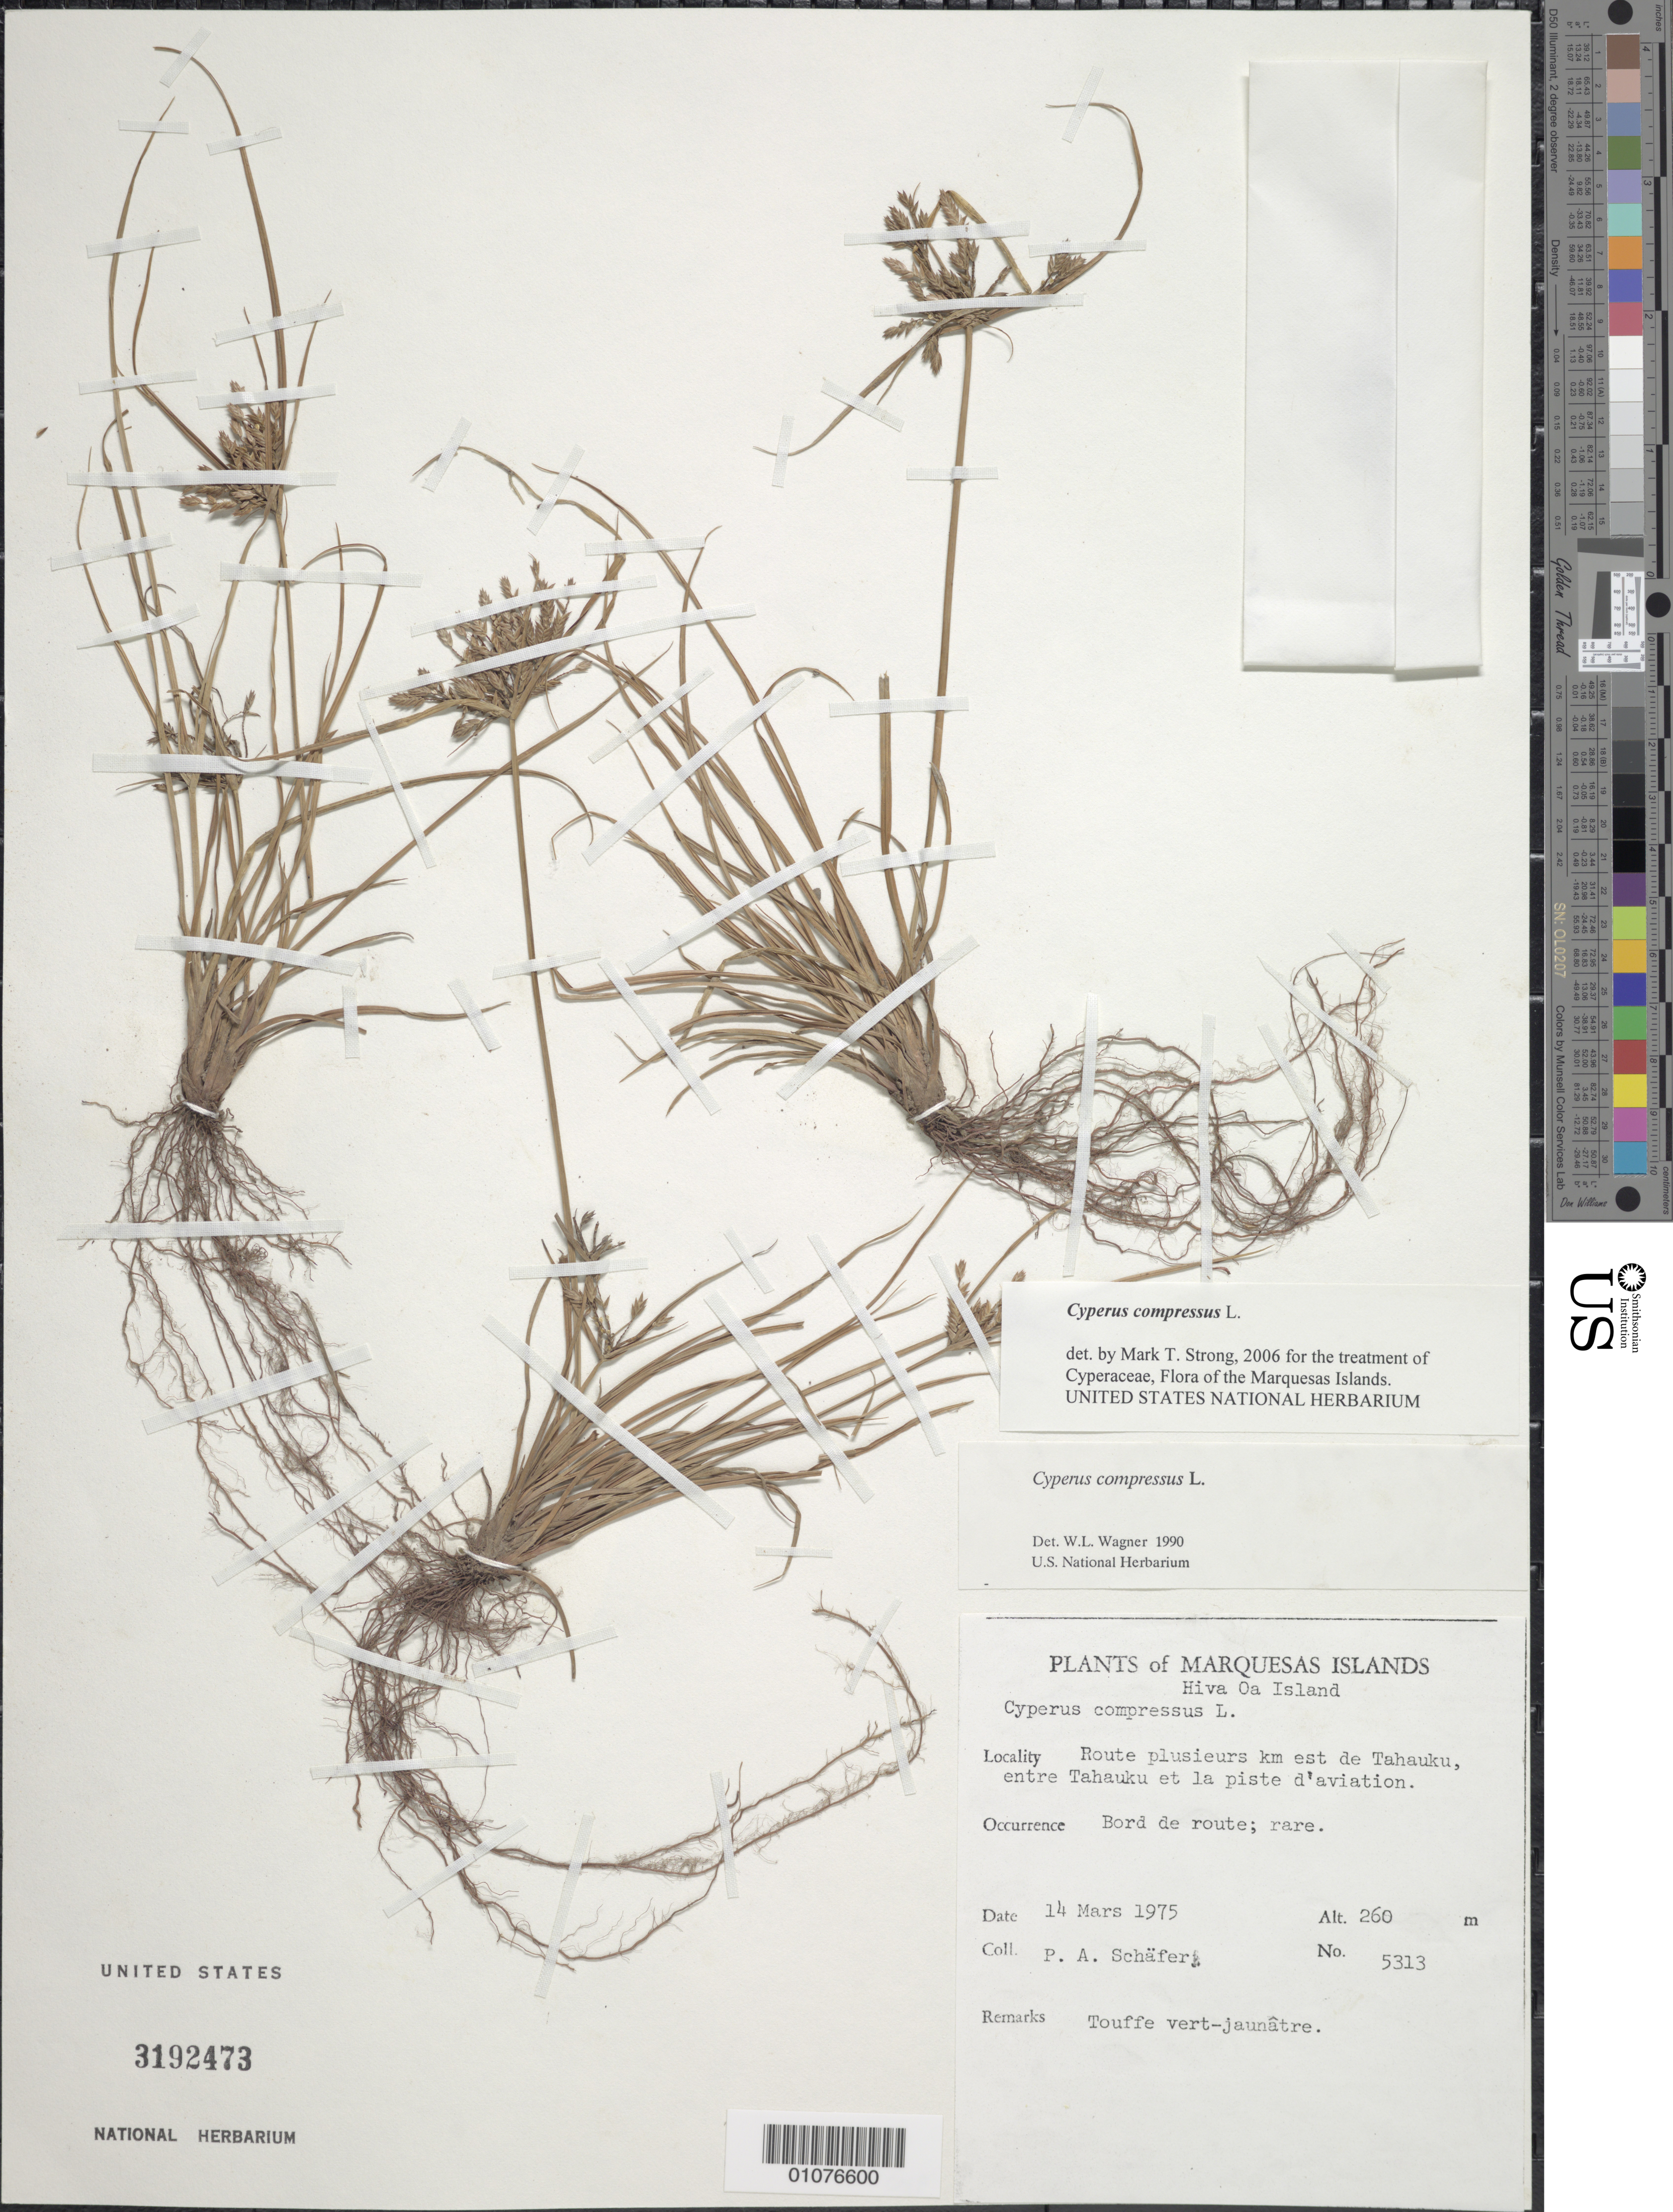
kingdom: Plantae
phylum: Tracheophyta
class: Liliopsida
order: Poales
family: Cyperaceae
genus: Cyperus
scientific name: Cyperus compressus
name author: L.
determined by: Strong, M. T., (US), Smithsonian Institution - National Museum of Natural History (UNITED STATES)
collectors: P. A. Schäfer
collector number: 5313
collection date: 1975-03-14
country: French Polynesia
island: Hiva Oa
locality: route plusieurs km est de Tahauku, entre Tahauku et la Piste d'aviation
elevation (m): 260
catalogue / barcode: US 3192473